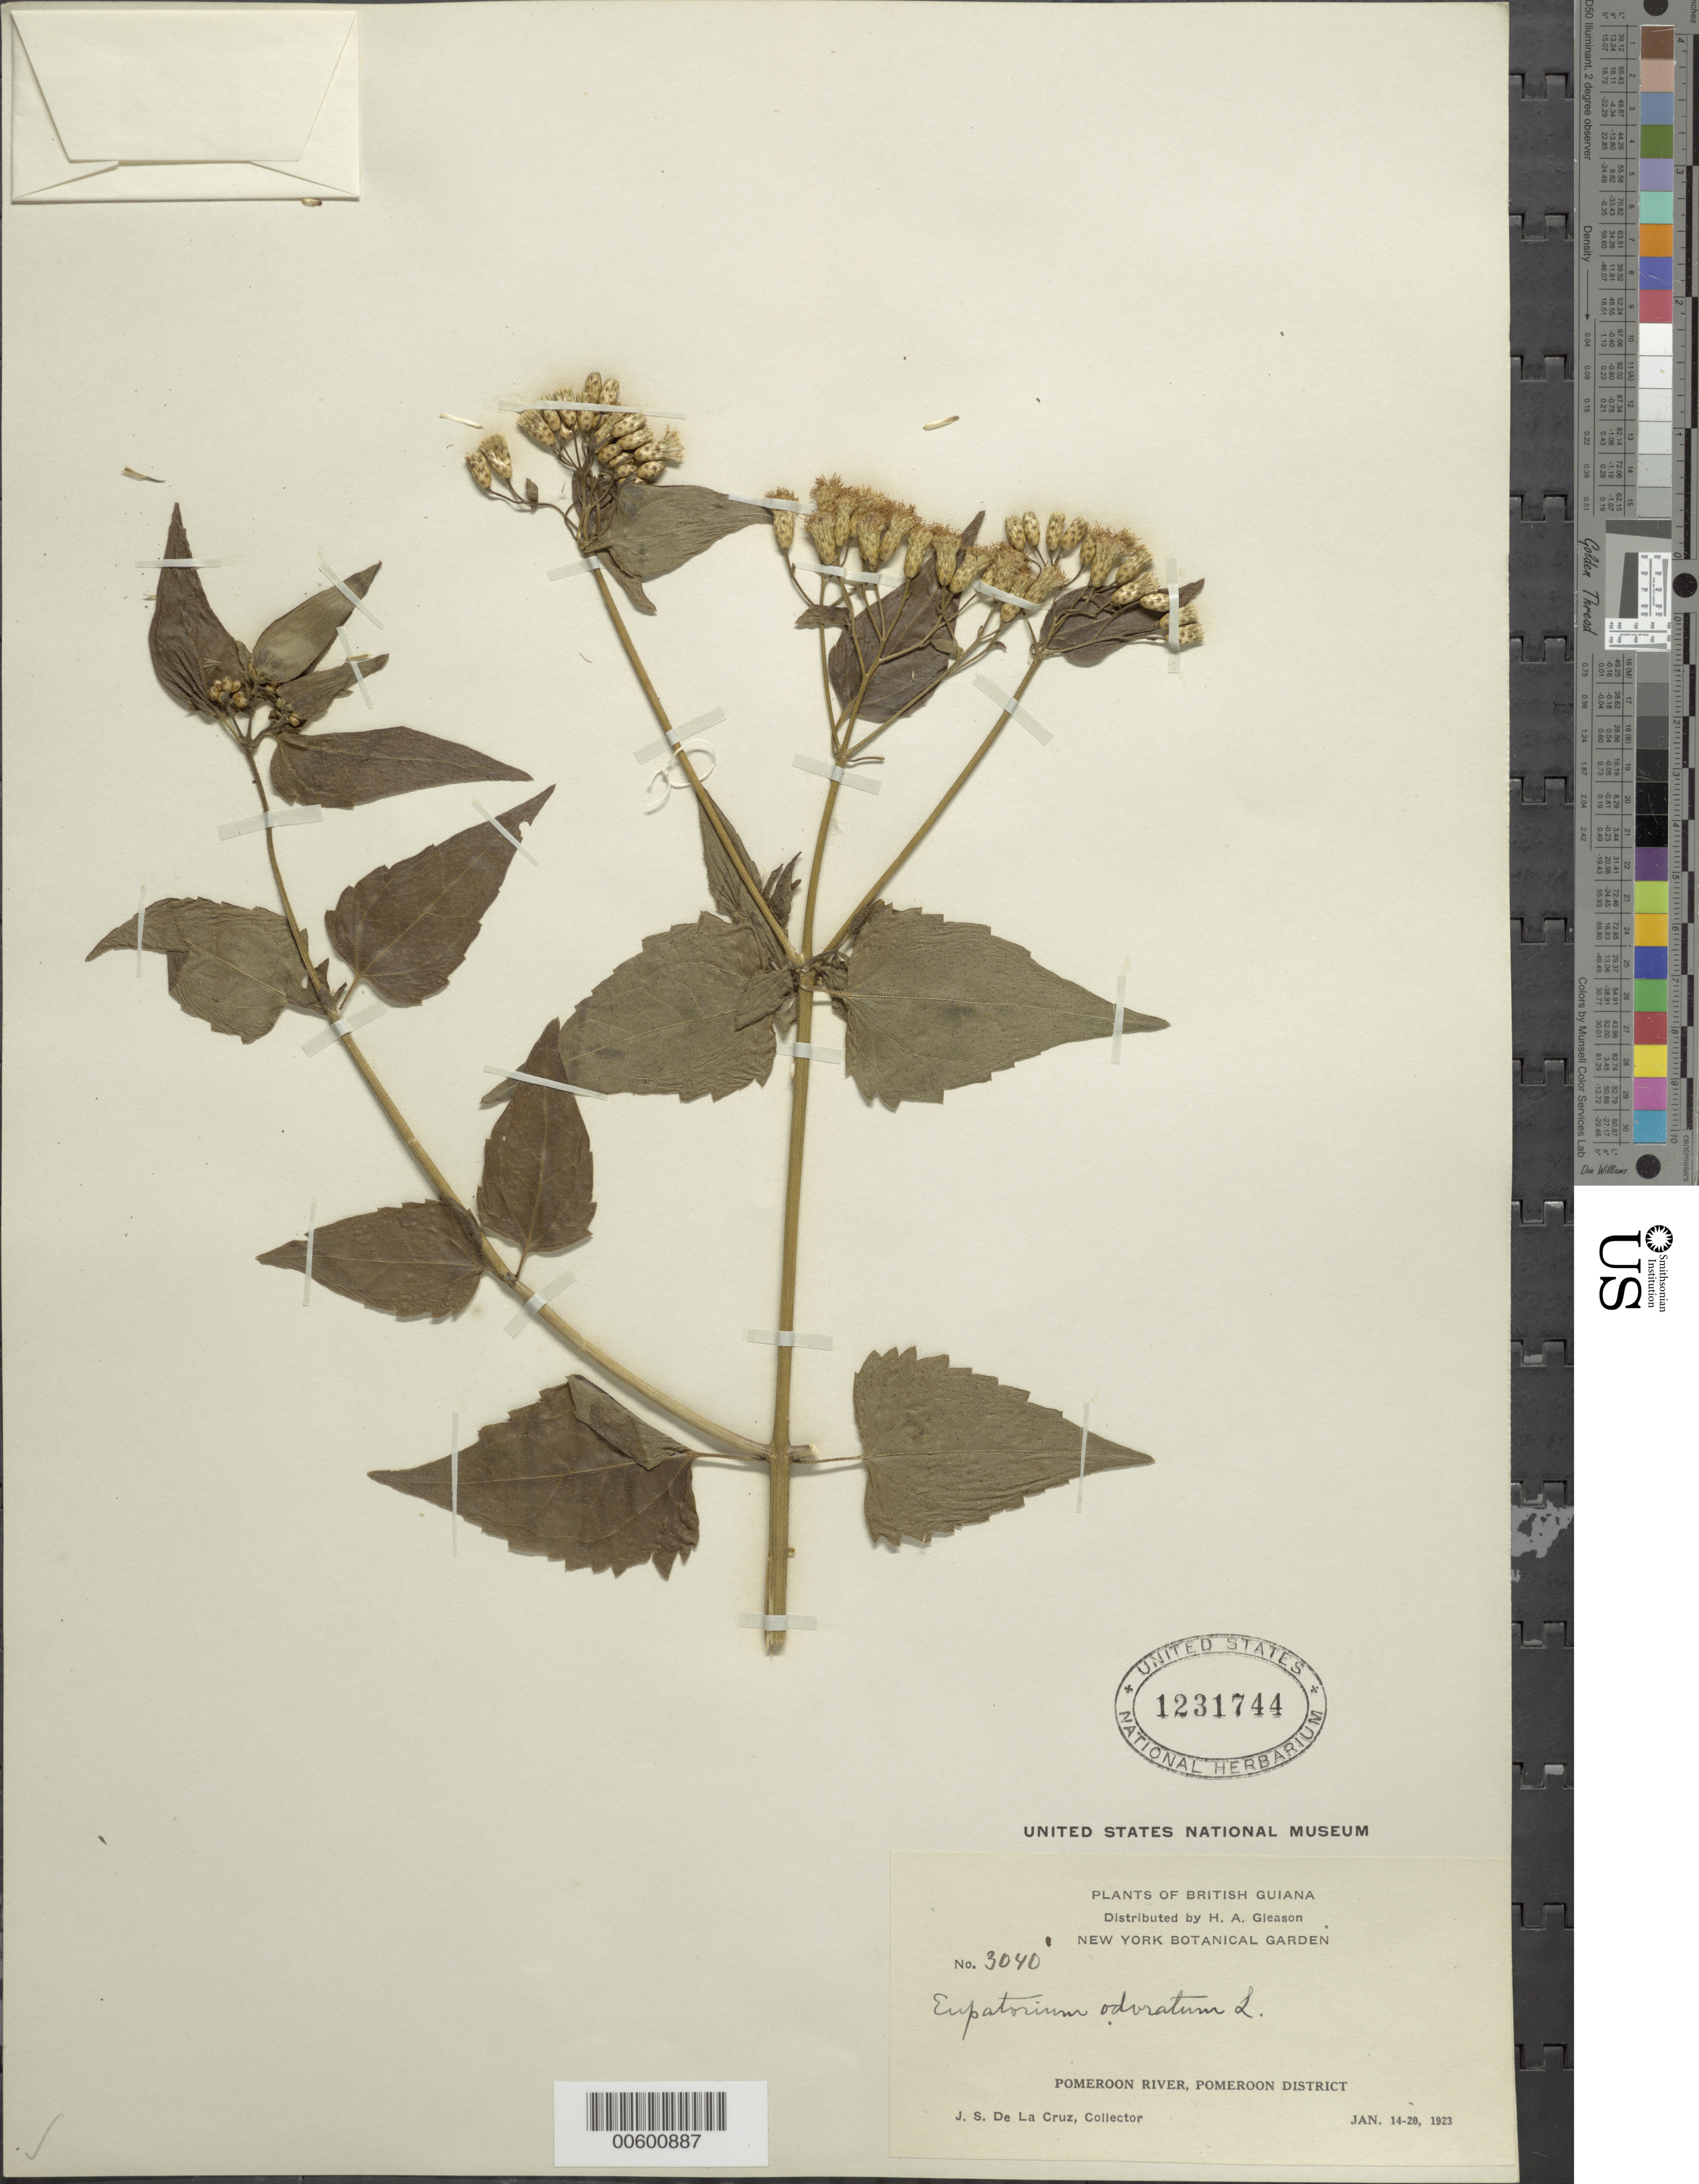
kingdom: Plantae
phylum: Tracheophyta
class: Magnoliopsida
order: Asterales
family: Asteraceae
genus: Chromolaena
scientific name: Chromolaena odorata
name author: (L.) R.M. King & H. Rob.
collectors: J. S. de la Cruz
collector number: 3040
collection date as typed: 14-Jan-23 to 20-Jan-23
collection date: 1923-01-14/1923-01-20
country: Guyana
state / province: Pomeroon-Supenaam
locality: Pomeroon R.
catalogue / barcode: US 1231744